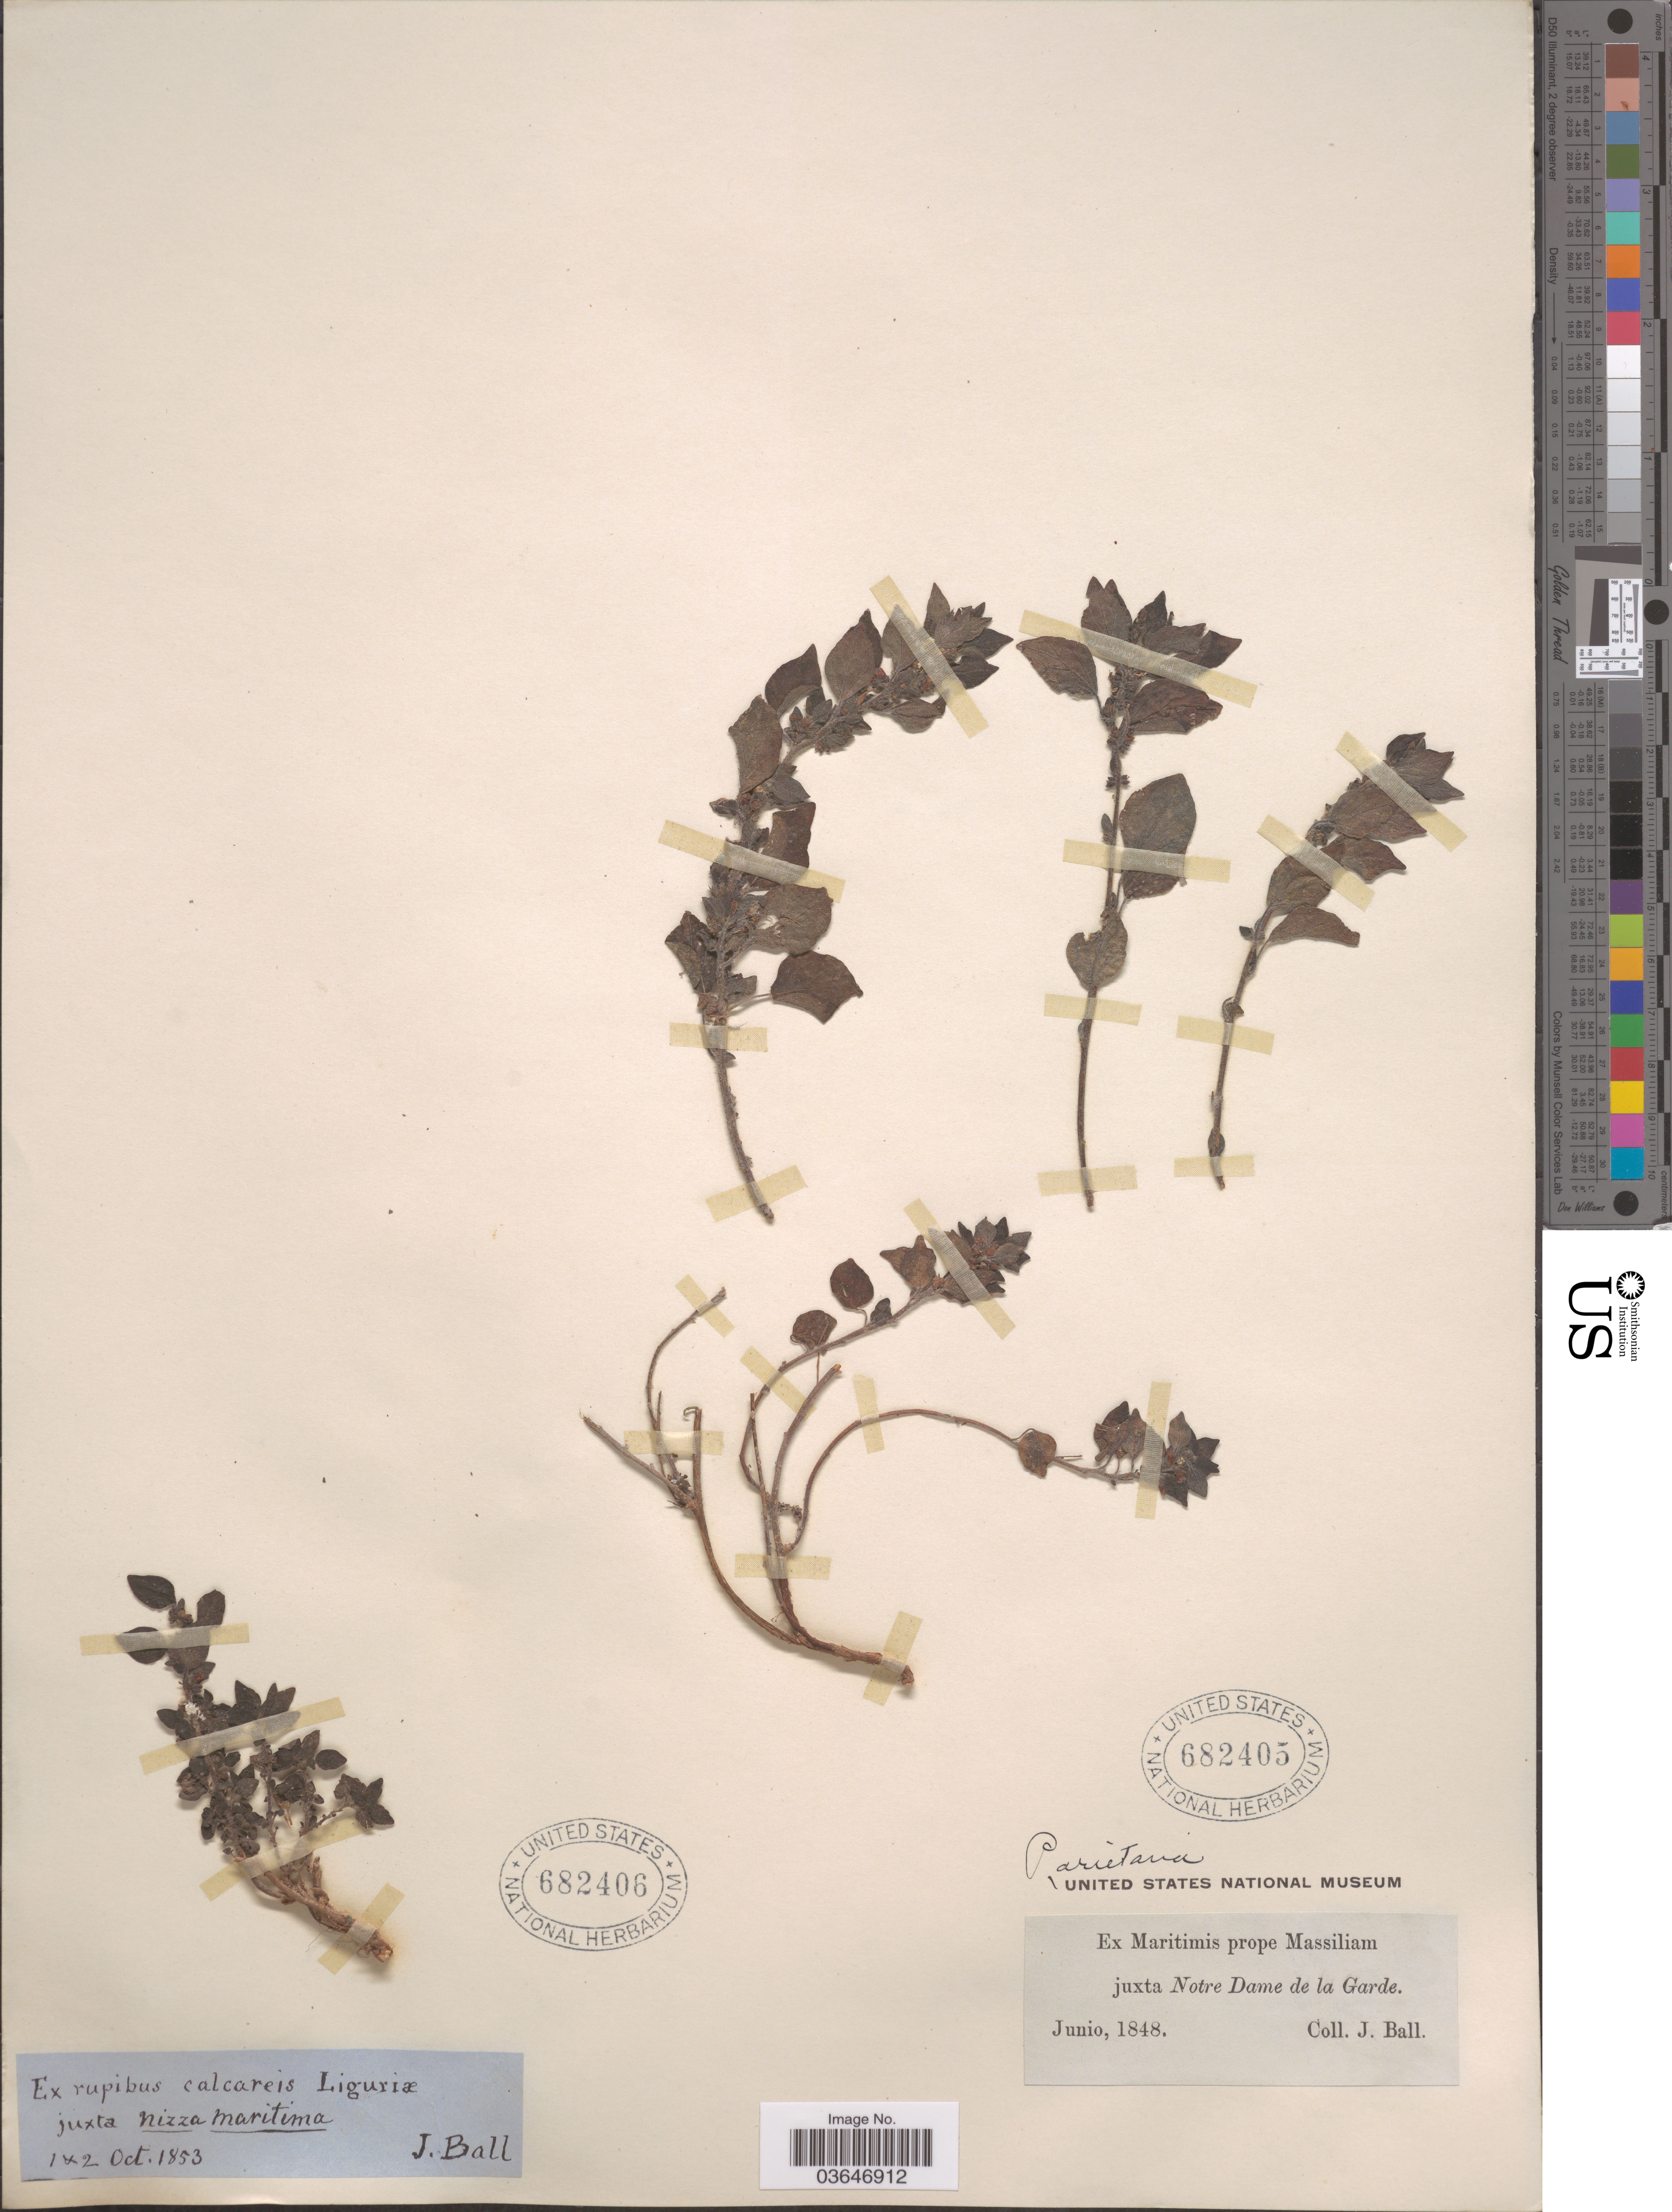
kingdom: Plantae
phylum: Tracheophyta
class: Magnoliopsida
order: Rosales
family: Urticaceae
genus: Parietaria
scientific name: Parietaria sp.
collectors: J. Ball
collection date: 1848-06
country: France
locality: Ex maritimis prope Massiliam juxta Notre Dame de la Garde.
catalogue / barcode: US 682405-2